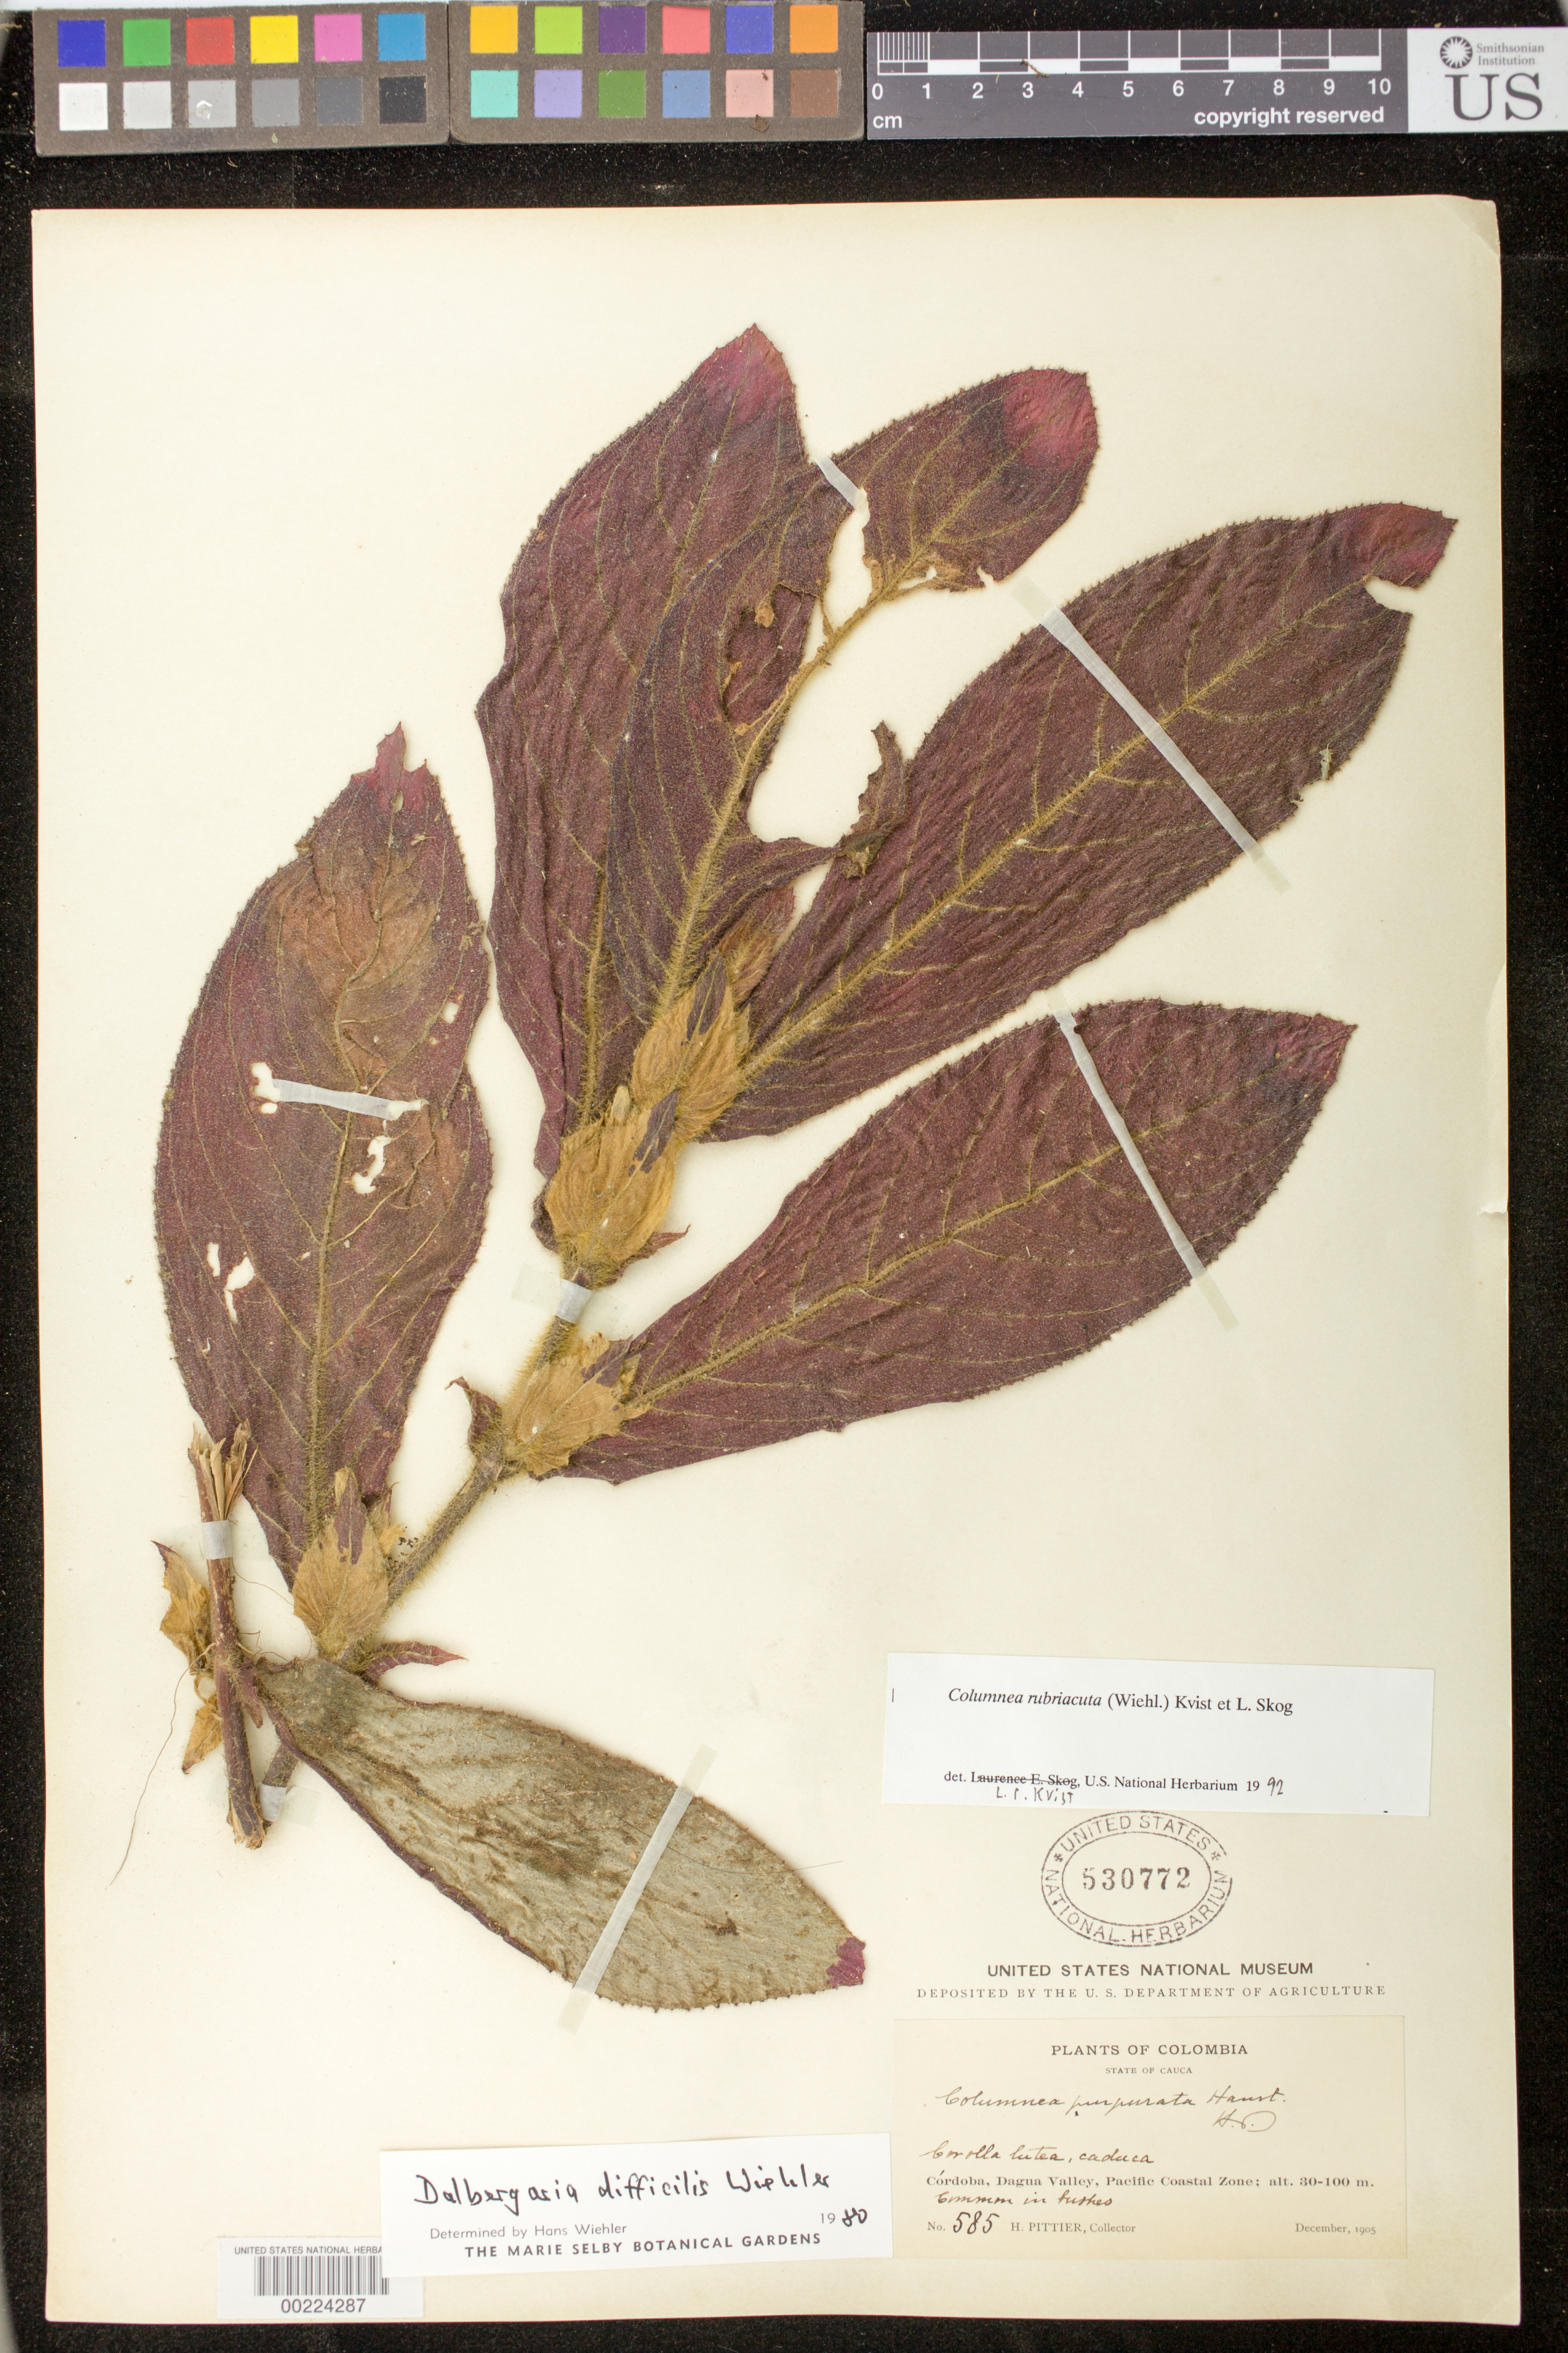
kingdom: Plantae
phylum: Tracheophyta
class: Magnoliopsida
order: Lamiales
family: Gesneriaceae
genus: Columnea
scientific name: Columnea rubriacuta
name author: (Wiehler) L.P. Kvist & L.E. Skog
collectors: H. F. Pittier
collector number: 585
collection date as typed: Dec 1905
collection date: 1905-12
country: Colombia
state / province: Cauca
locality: Cordoba, Dagua valley, Pacific coastal zone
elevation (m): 30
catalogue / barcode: US 530772